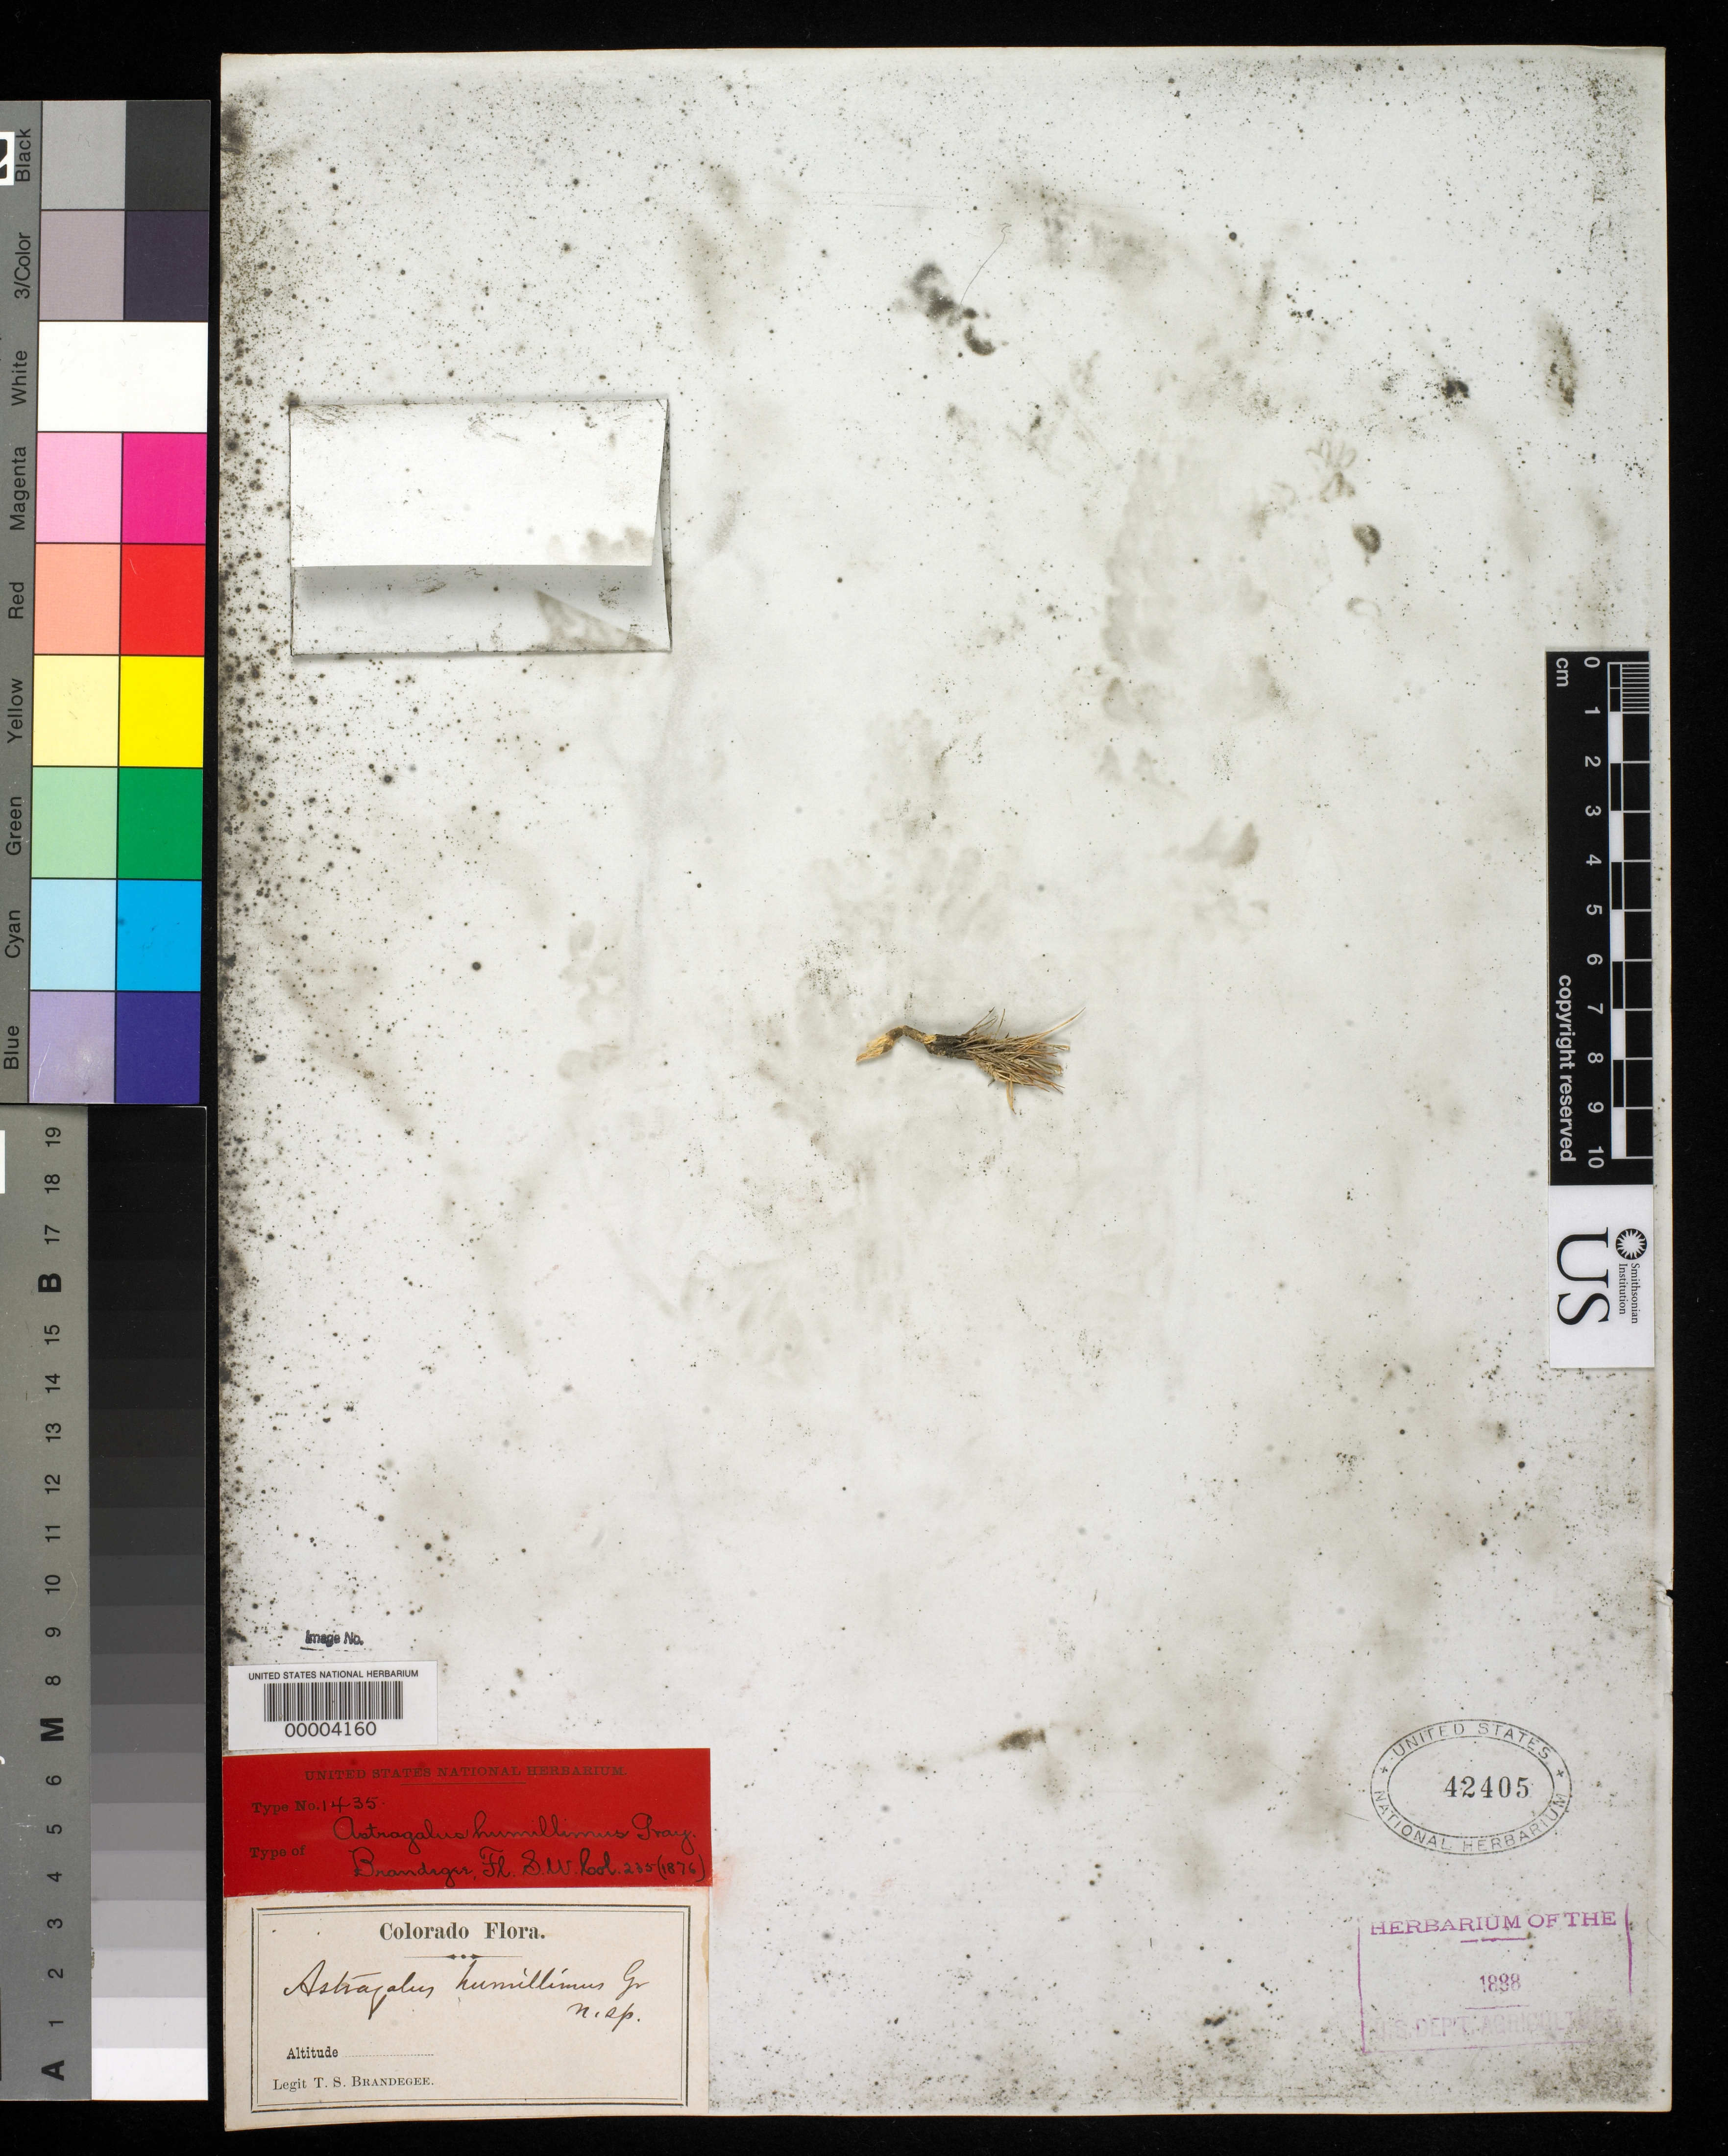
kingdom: Plantae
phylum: Tracheophyta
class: Magnoliopsida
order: Fabales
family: Fabaceae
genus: Astragalus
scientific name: Astragalus humillimus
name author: A. Gray in Brandegee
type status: Type Material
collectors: T. S. Brandegee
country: United States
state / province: Colorado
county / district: Montezuma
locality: Mesa Verde National Park, Mancos Canyon.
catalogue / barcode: US 42405